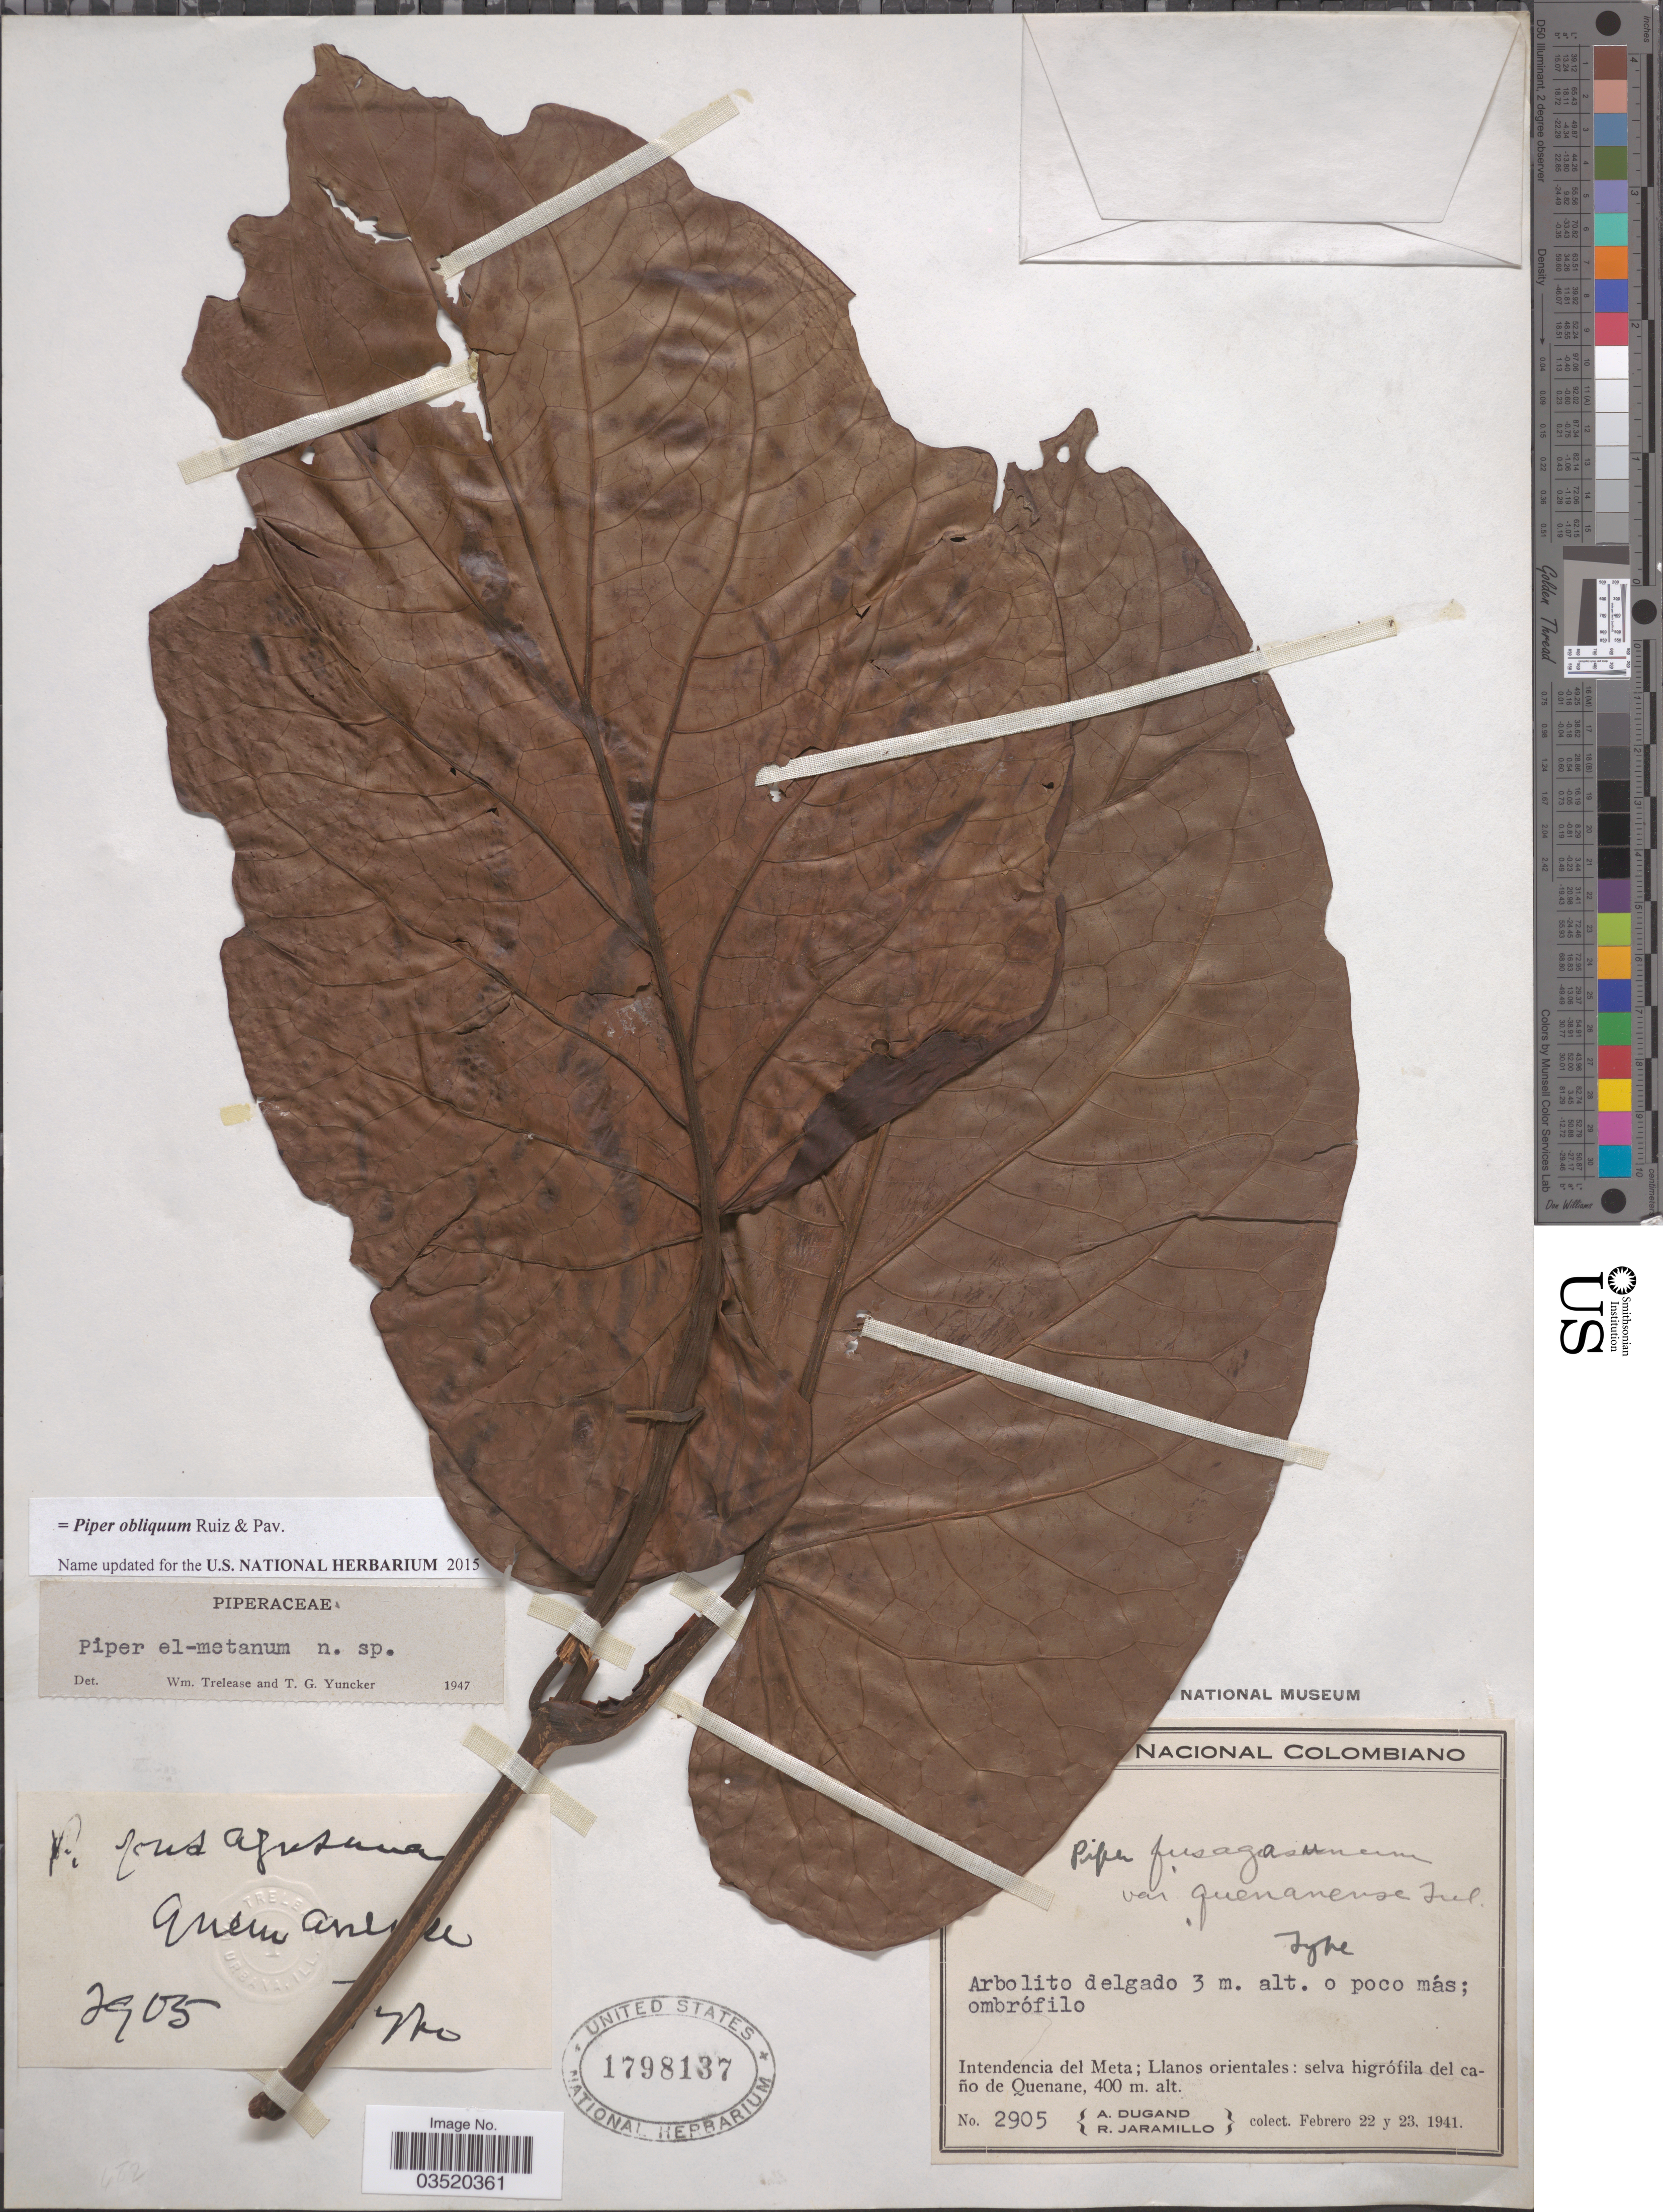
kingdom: Plantae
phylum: Tracheophyta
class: Magnoliopsida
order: Piperales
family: Piperaceae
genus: Piper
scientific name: Piper obliquum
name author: Ruiz & Pav.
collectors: A. Dugand & R. Jaramillo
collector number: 2905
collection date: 1941-02-22/1941-02-23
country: Colombia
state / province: Meta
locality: Intendencia del Meta; Llanos orientales: selva higrófila del caño de Quenane.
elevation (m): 400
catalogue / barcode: US 1798137